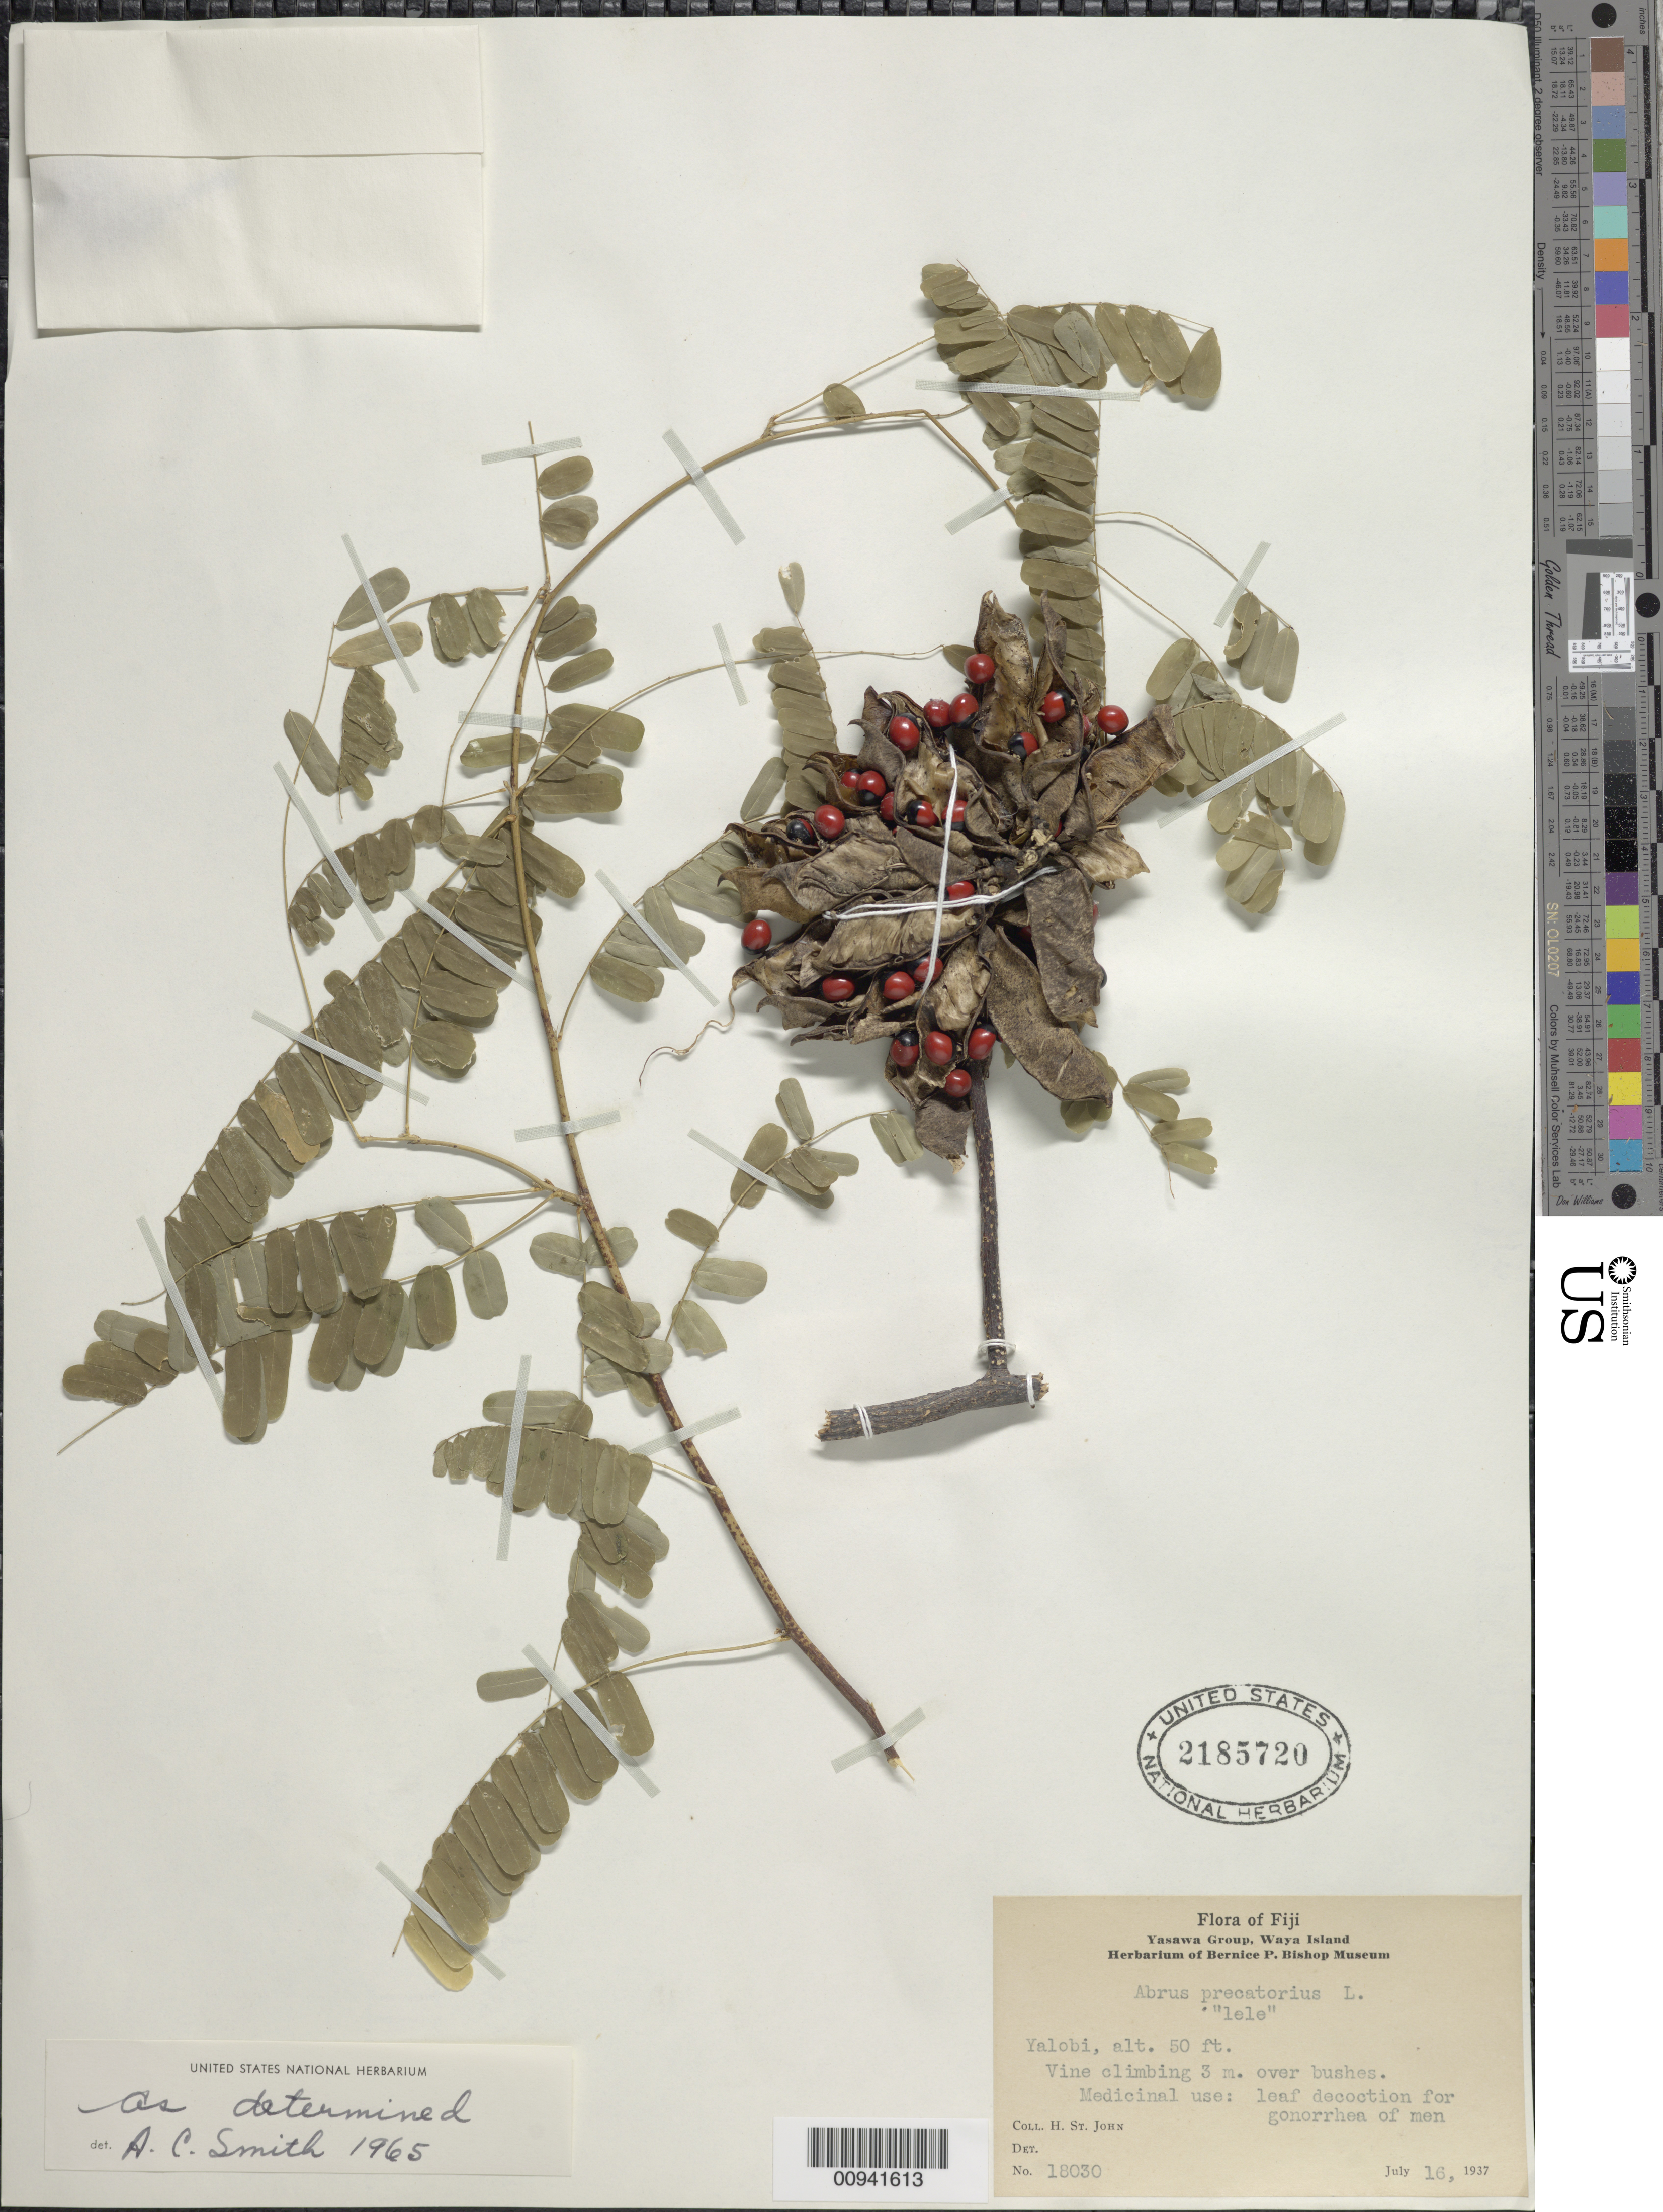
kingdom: Plantae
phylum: Tracheophyta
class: Magnoliopsida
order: Fabales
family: Fabaceae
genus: Abrus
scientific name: Abrus precatorius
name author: L.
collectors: H. St. John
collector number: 18030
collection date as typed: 16 Jul 1937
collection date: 1937-07-16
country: Fiji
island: Waya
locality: Yalobi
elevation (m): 15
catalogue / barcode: US 2185720